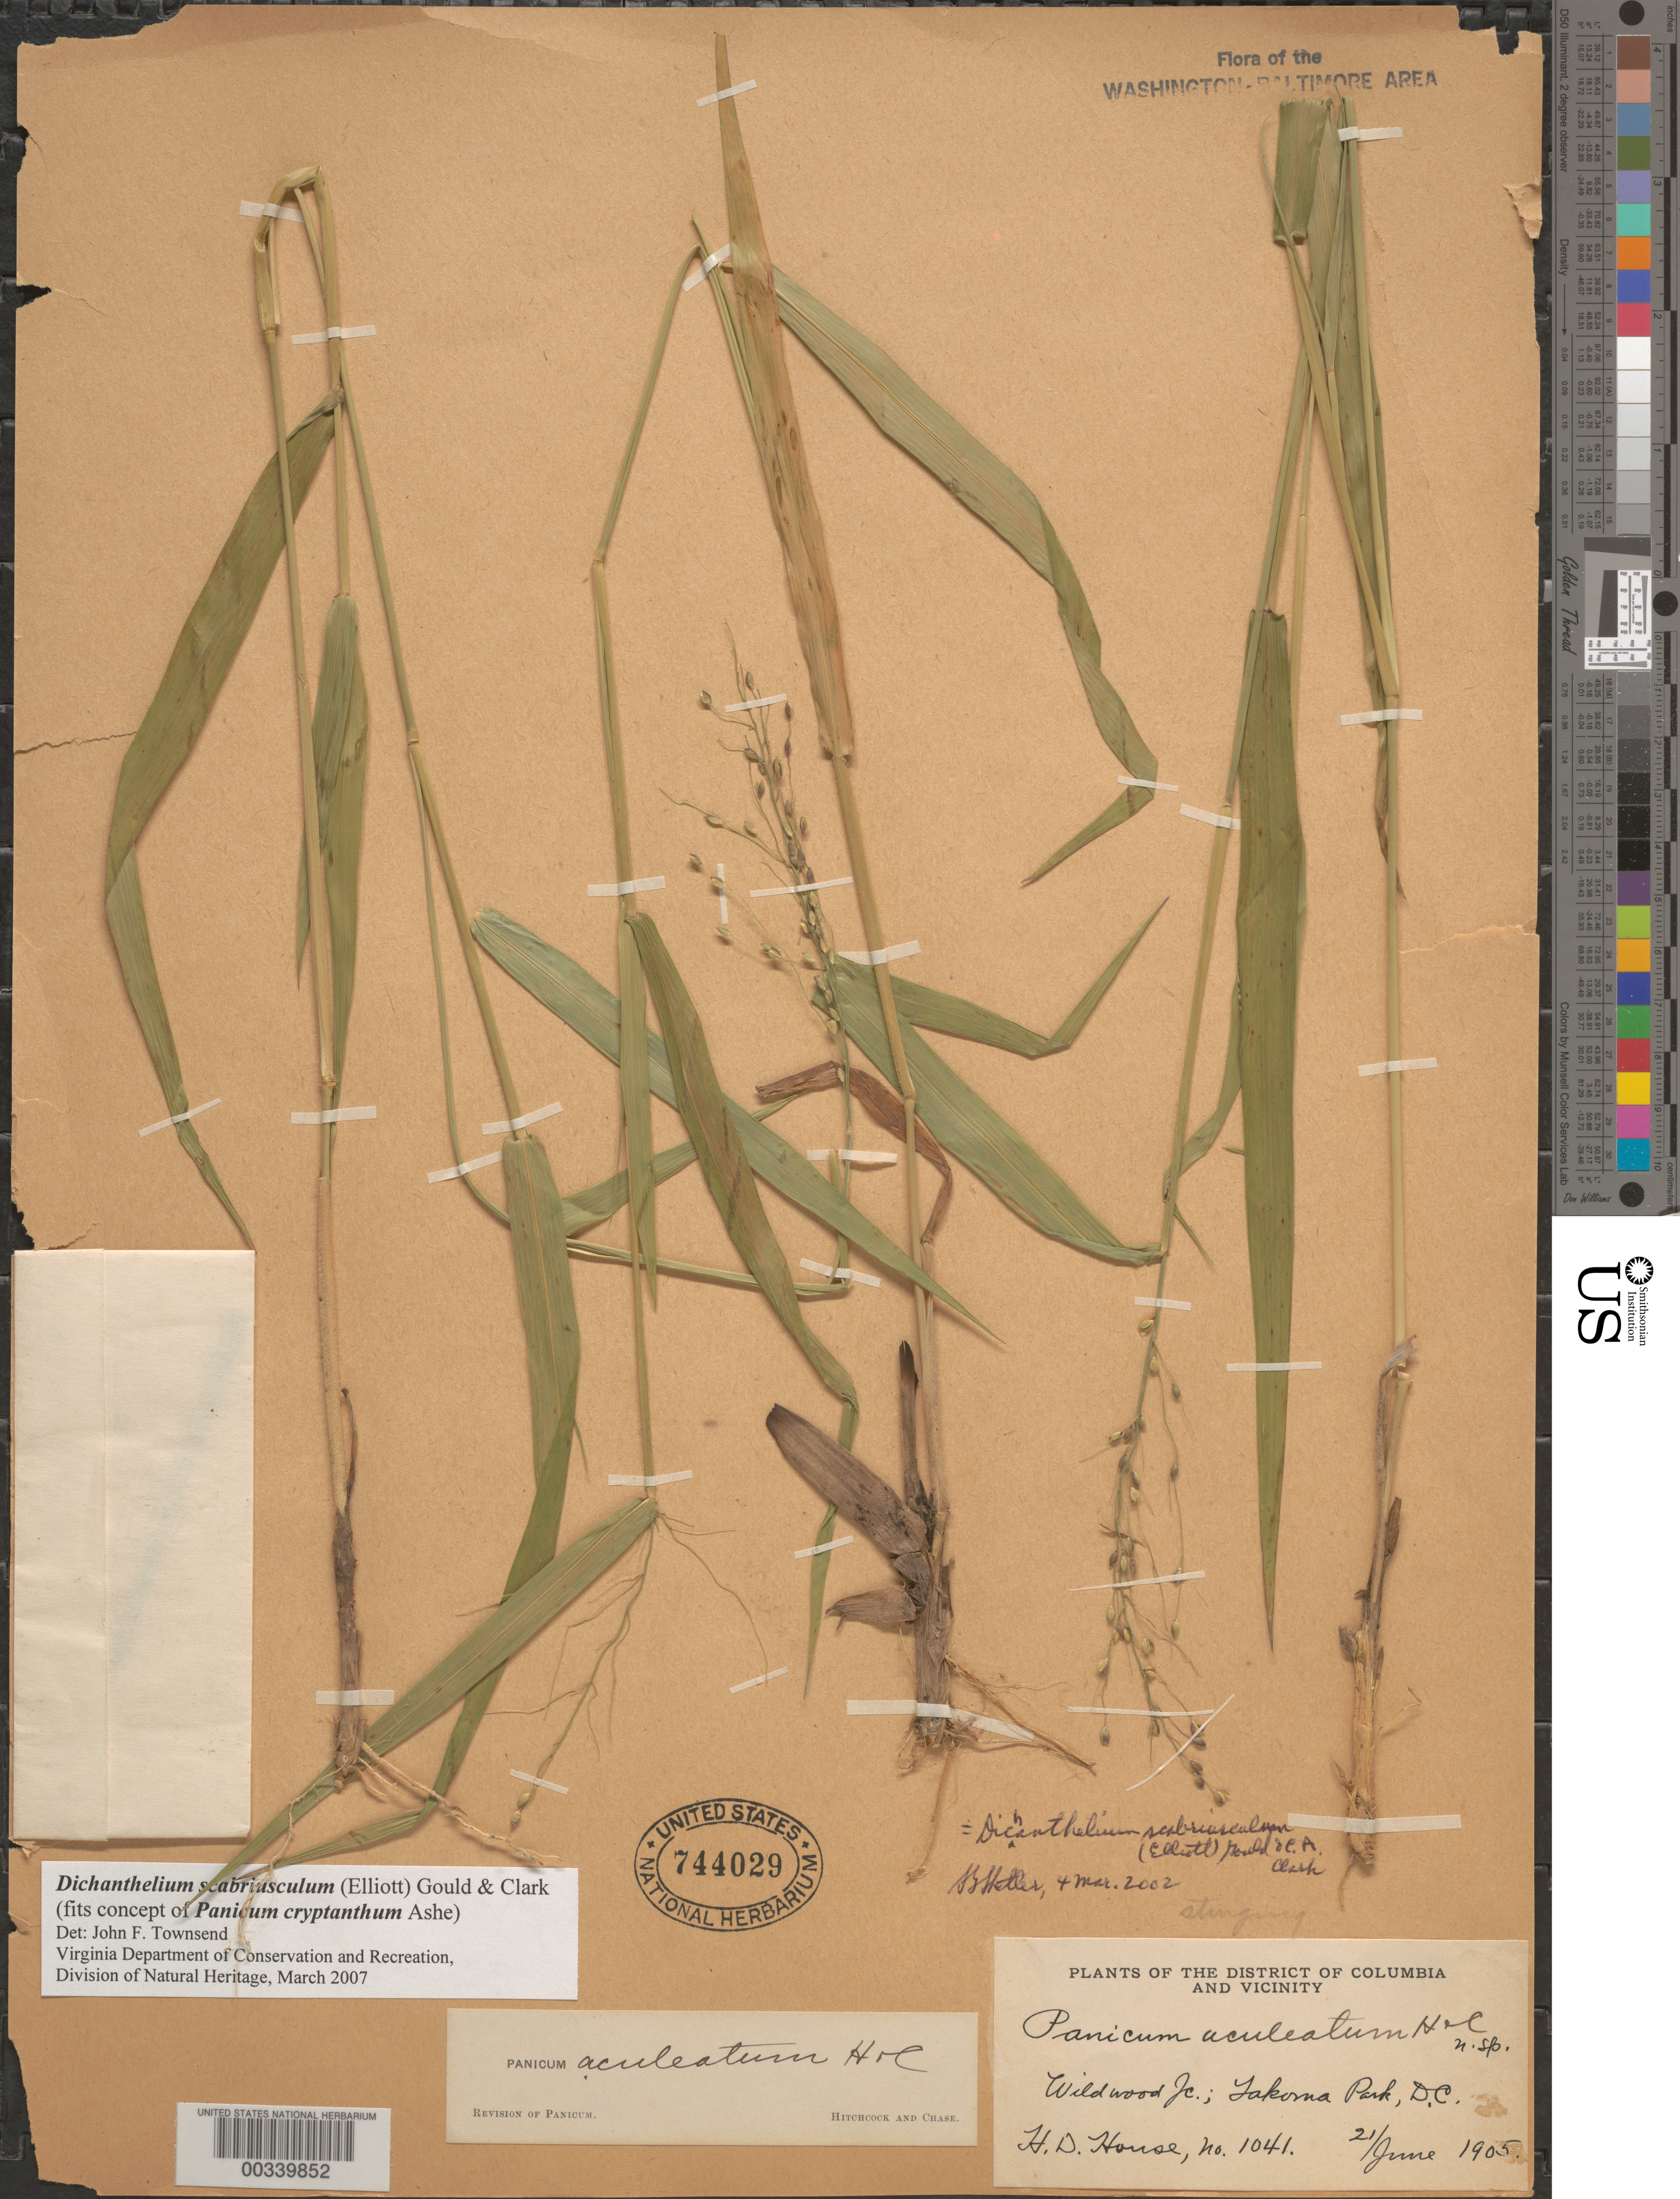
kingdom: Plantae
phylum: Tracheophyta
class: Liliopsida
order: Poales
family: Poaceae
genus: Dichanthelium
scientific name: Dichanthelium scabriusculum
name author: (Elliott) Gould & C.A. Clark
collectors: H. D. House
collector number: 1041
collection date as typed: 21 Jun 1905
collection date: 1905-06-21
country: United States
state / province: District of Columbia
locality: Wildwood Junction, Takoma Park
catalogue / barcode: US 744029